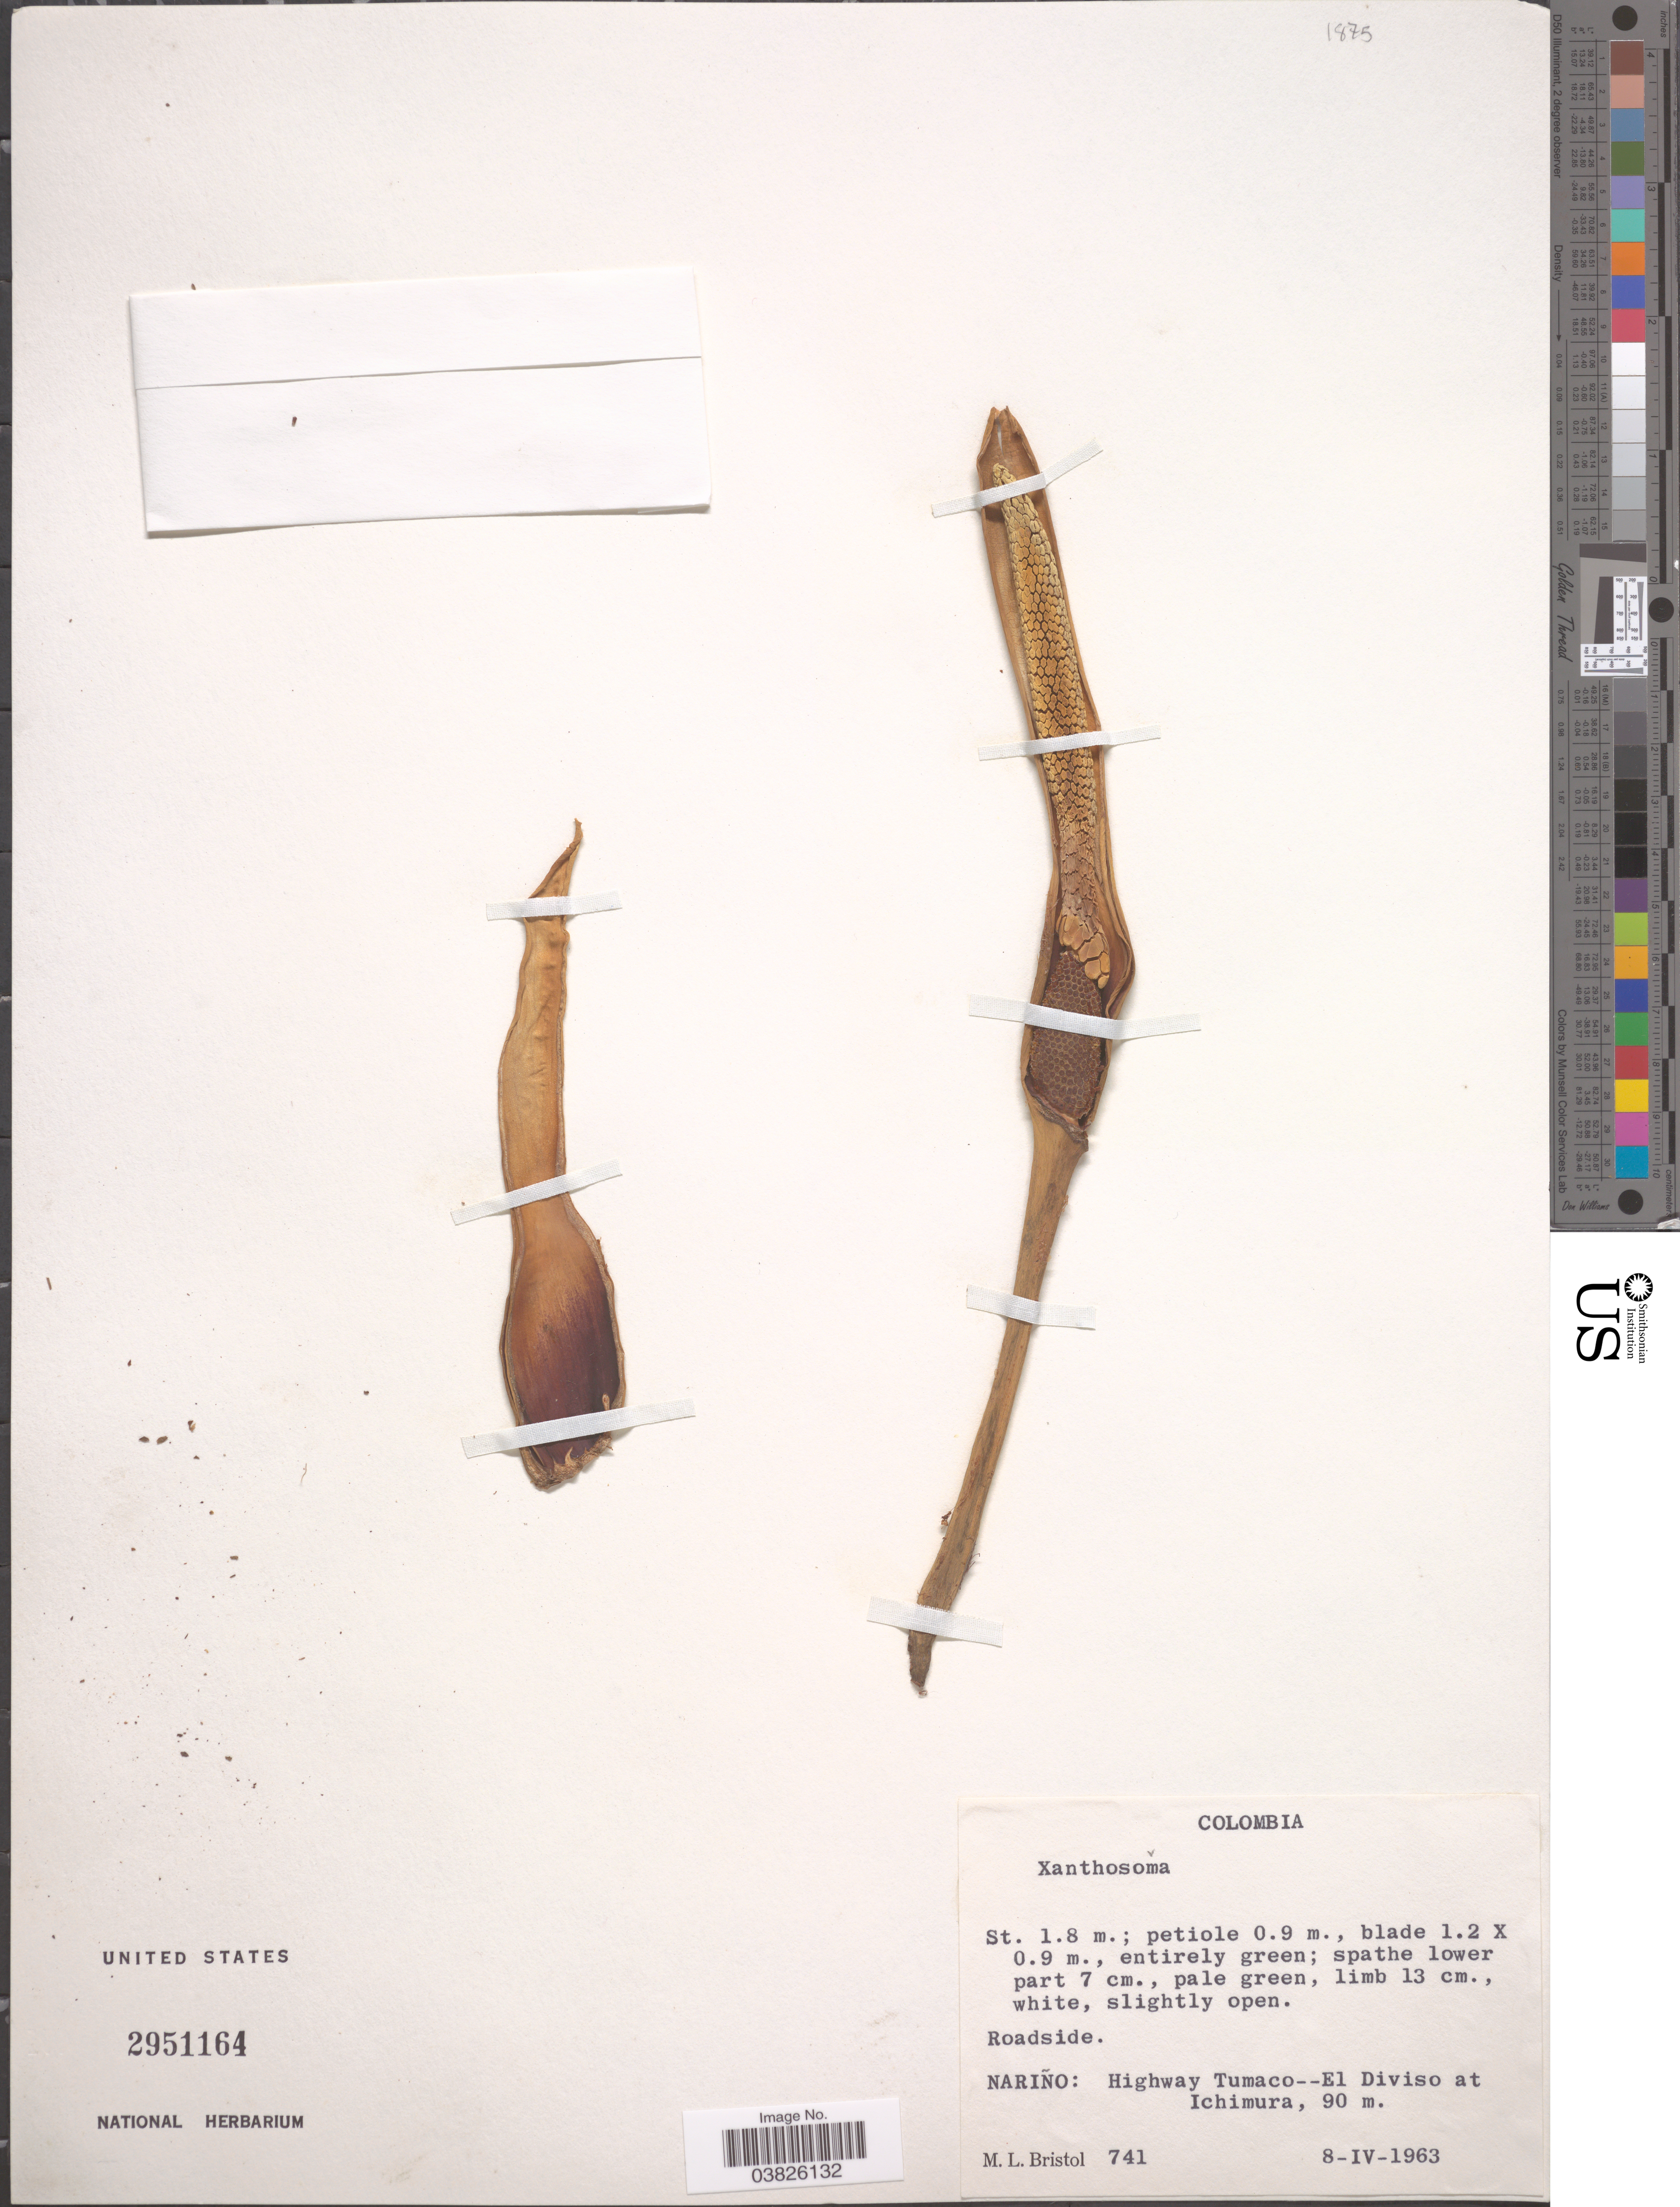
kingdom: Plantae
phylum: Tracheophyta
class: Liliopsida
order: Alismatales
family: Araceae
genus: Xanthosoma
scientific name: Xanthosoma sp.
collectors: M. L. Bristol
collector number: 741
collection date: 1963-04-08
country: Colombia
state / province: Nariño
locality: Highway Tumaco - El Diviso at Ichimura.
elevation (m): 90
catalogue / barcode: US 2951164